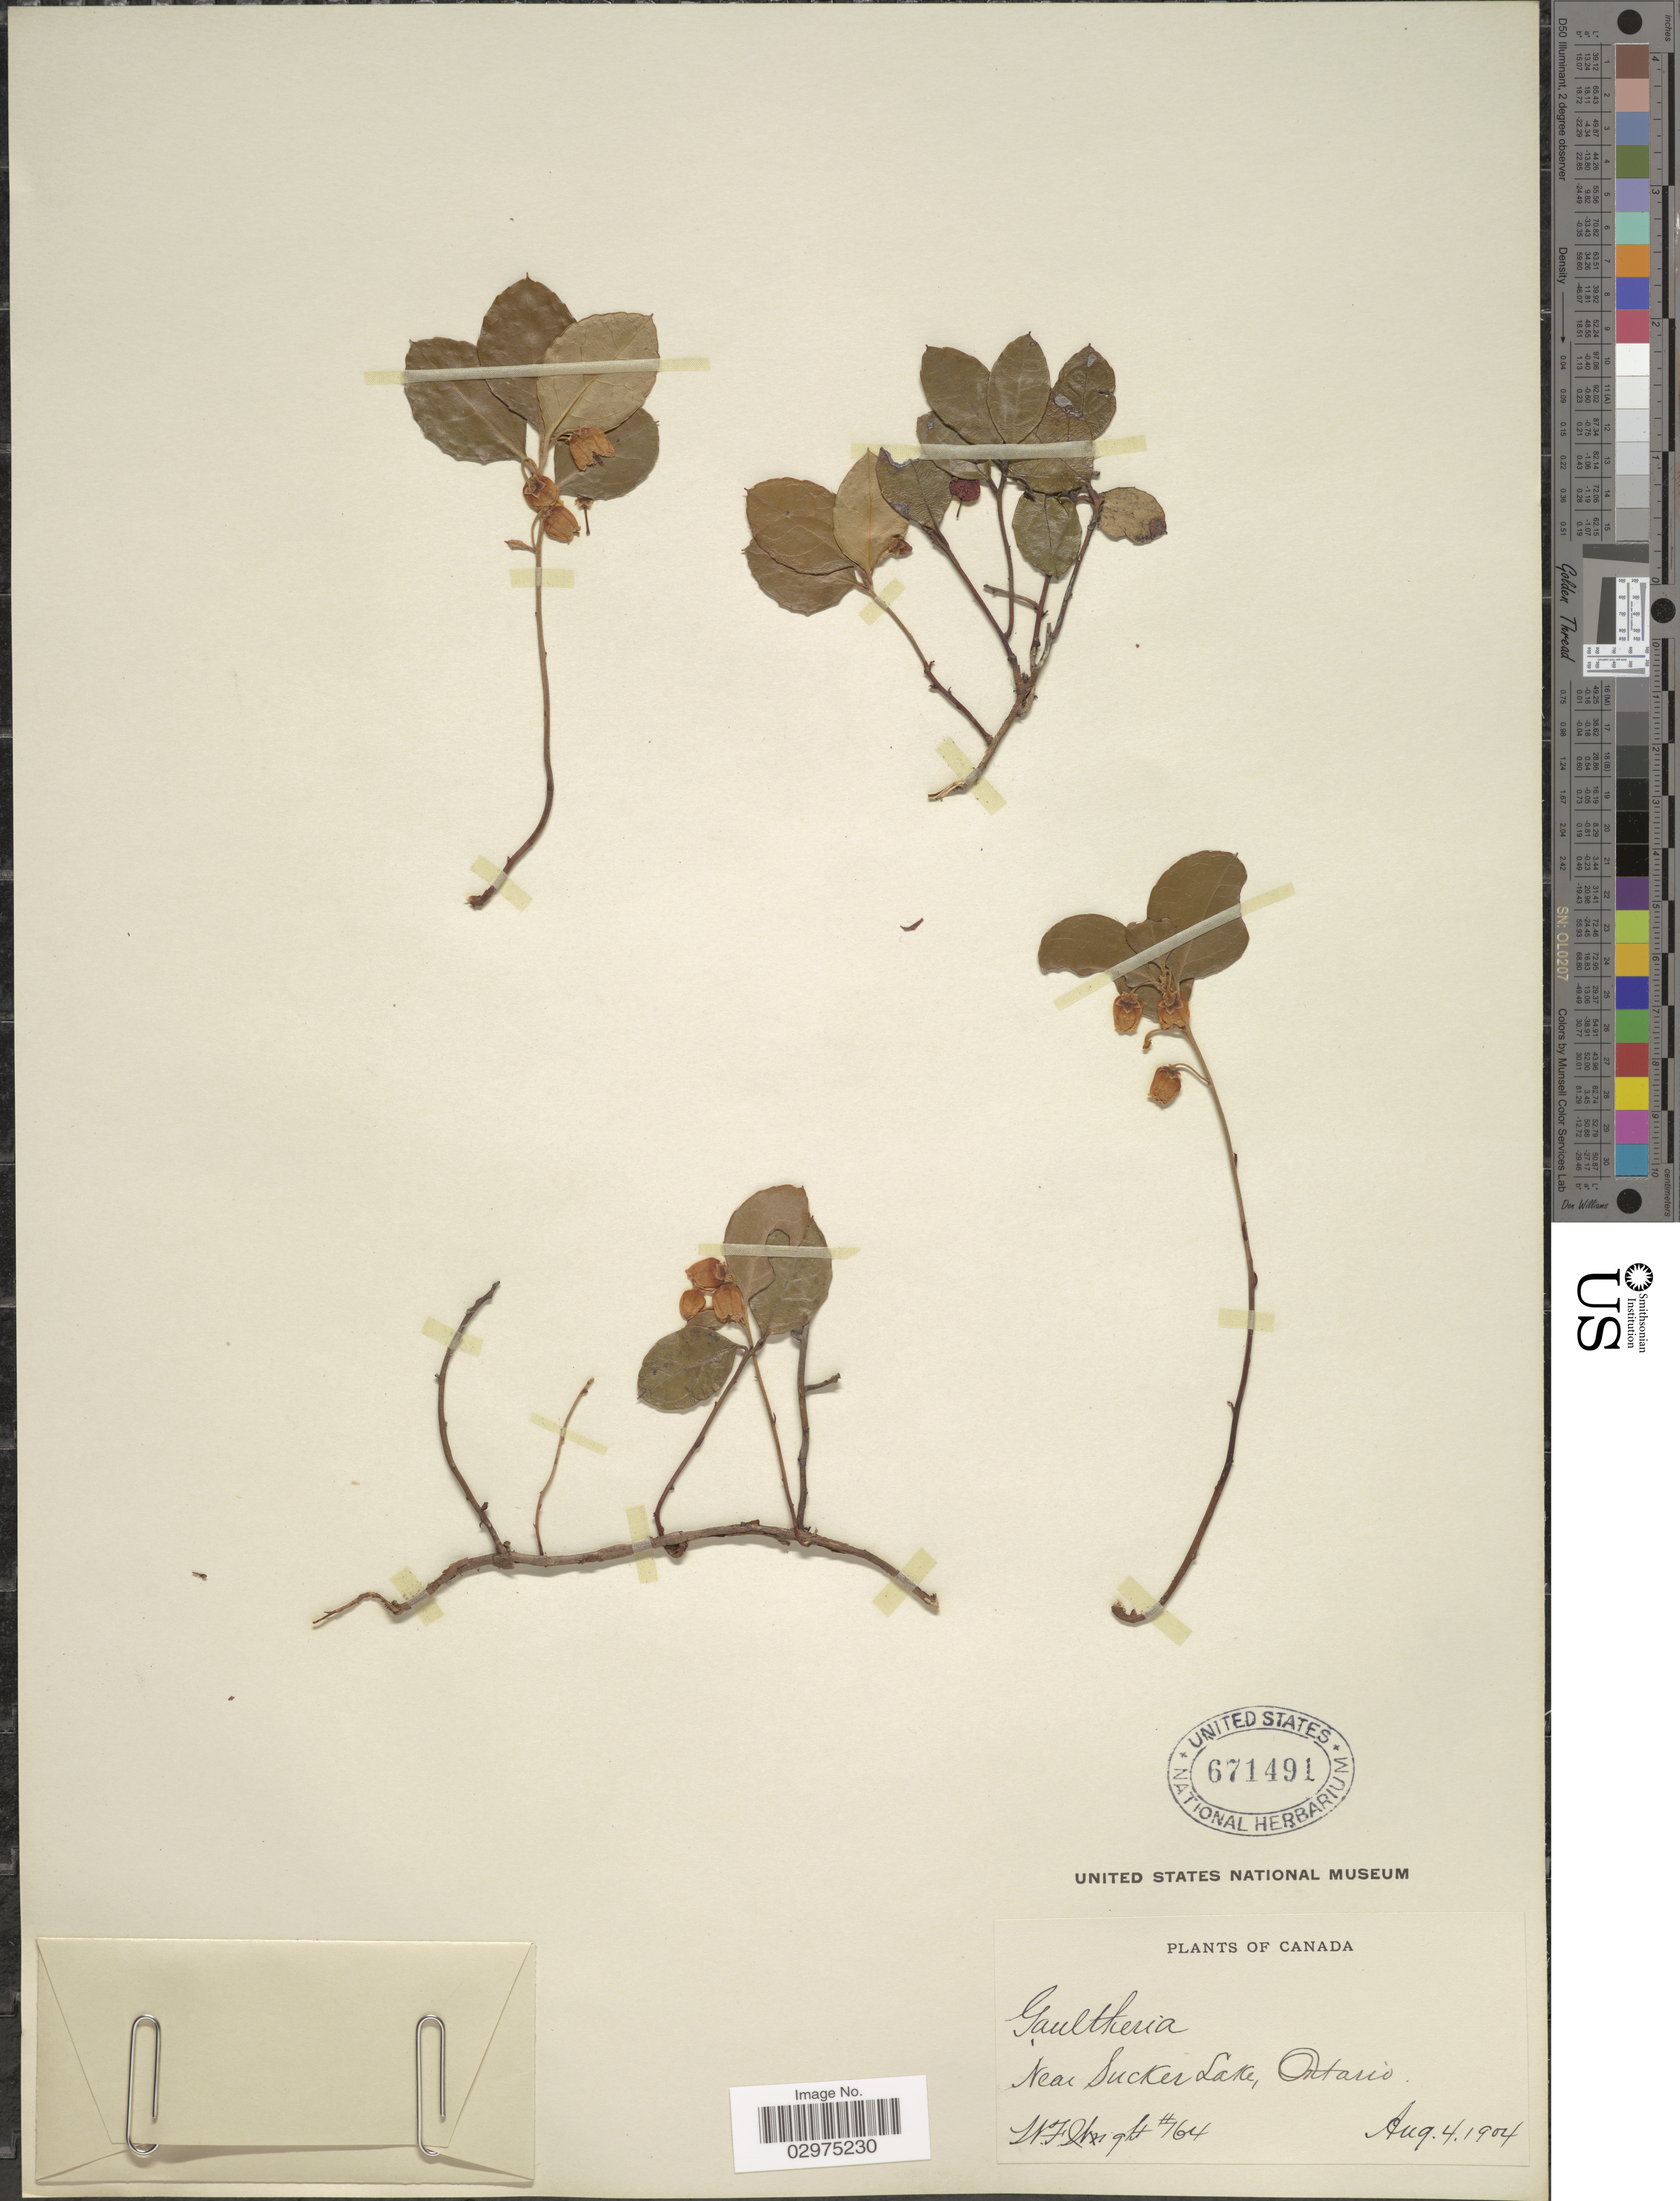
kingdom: Plantae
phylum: Tracheophyta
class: Magnoliopsida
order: Ericales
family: Ericaceae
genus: Gaultheria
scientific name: Gaultheria procumbens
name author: L.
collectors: W. F. Wright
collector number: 164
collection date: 1904-08-04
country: Canada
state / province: Ontario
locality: Near Sucker Lake.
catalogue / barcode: US 671491